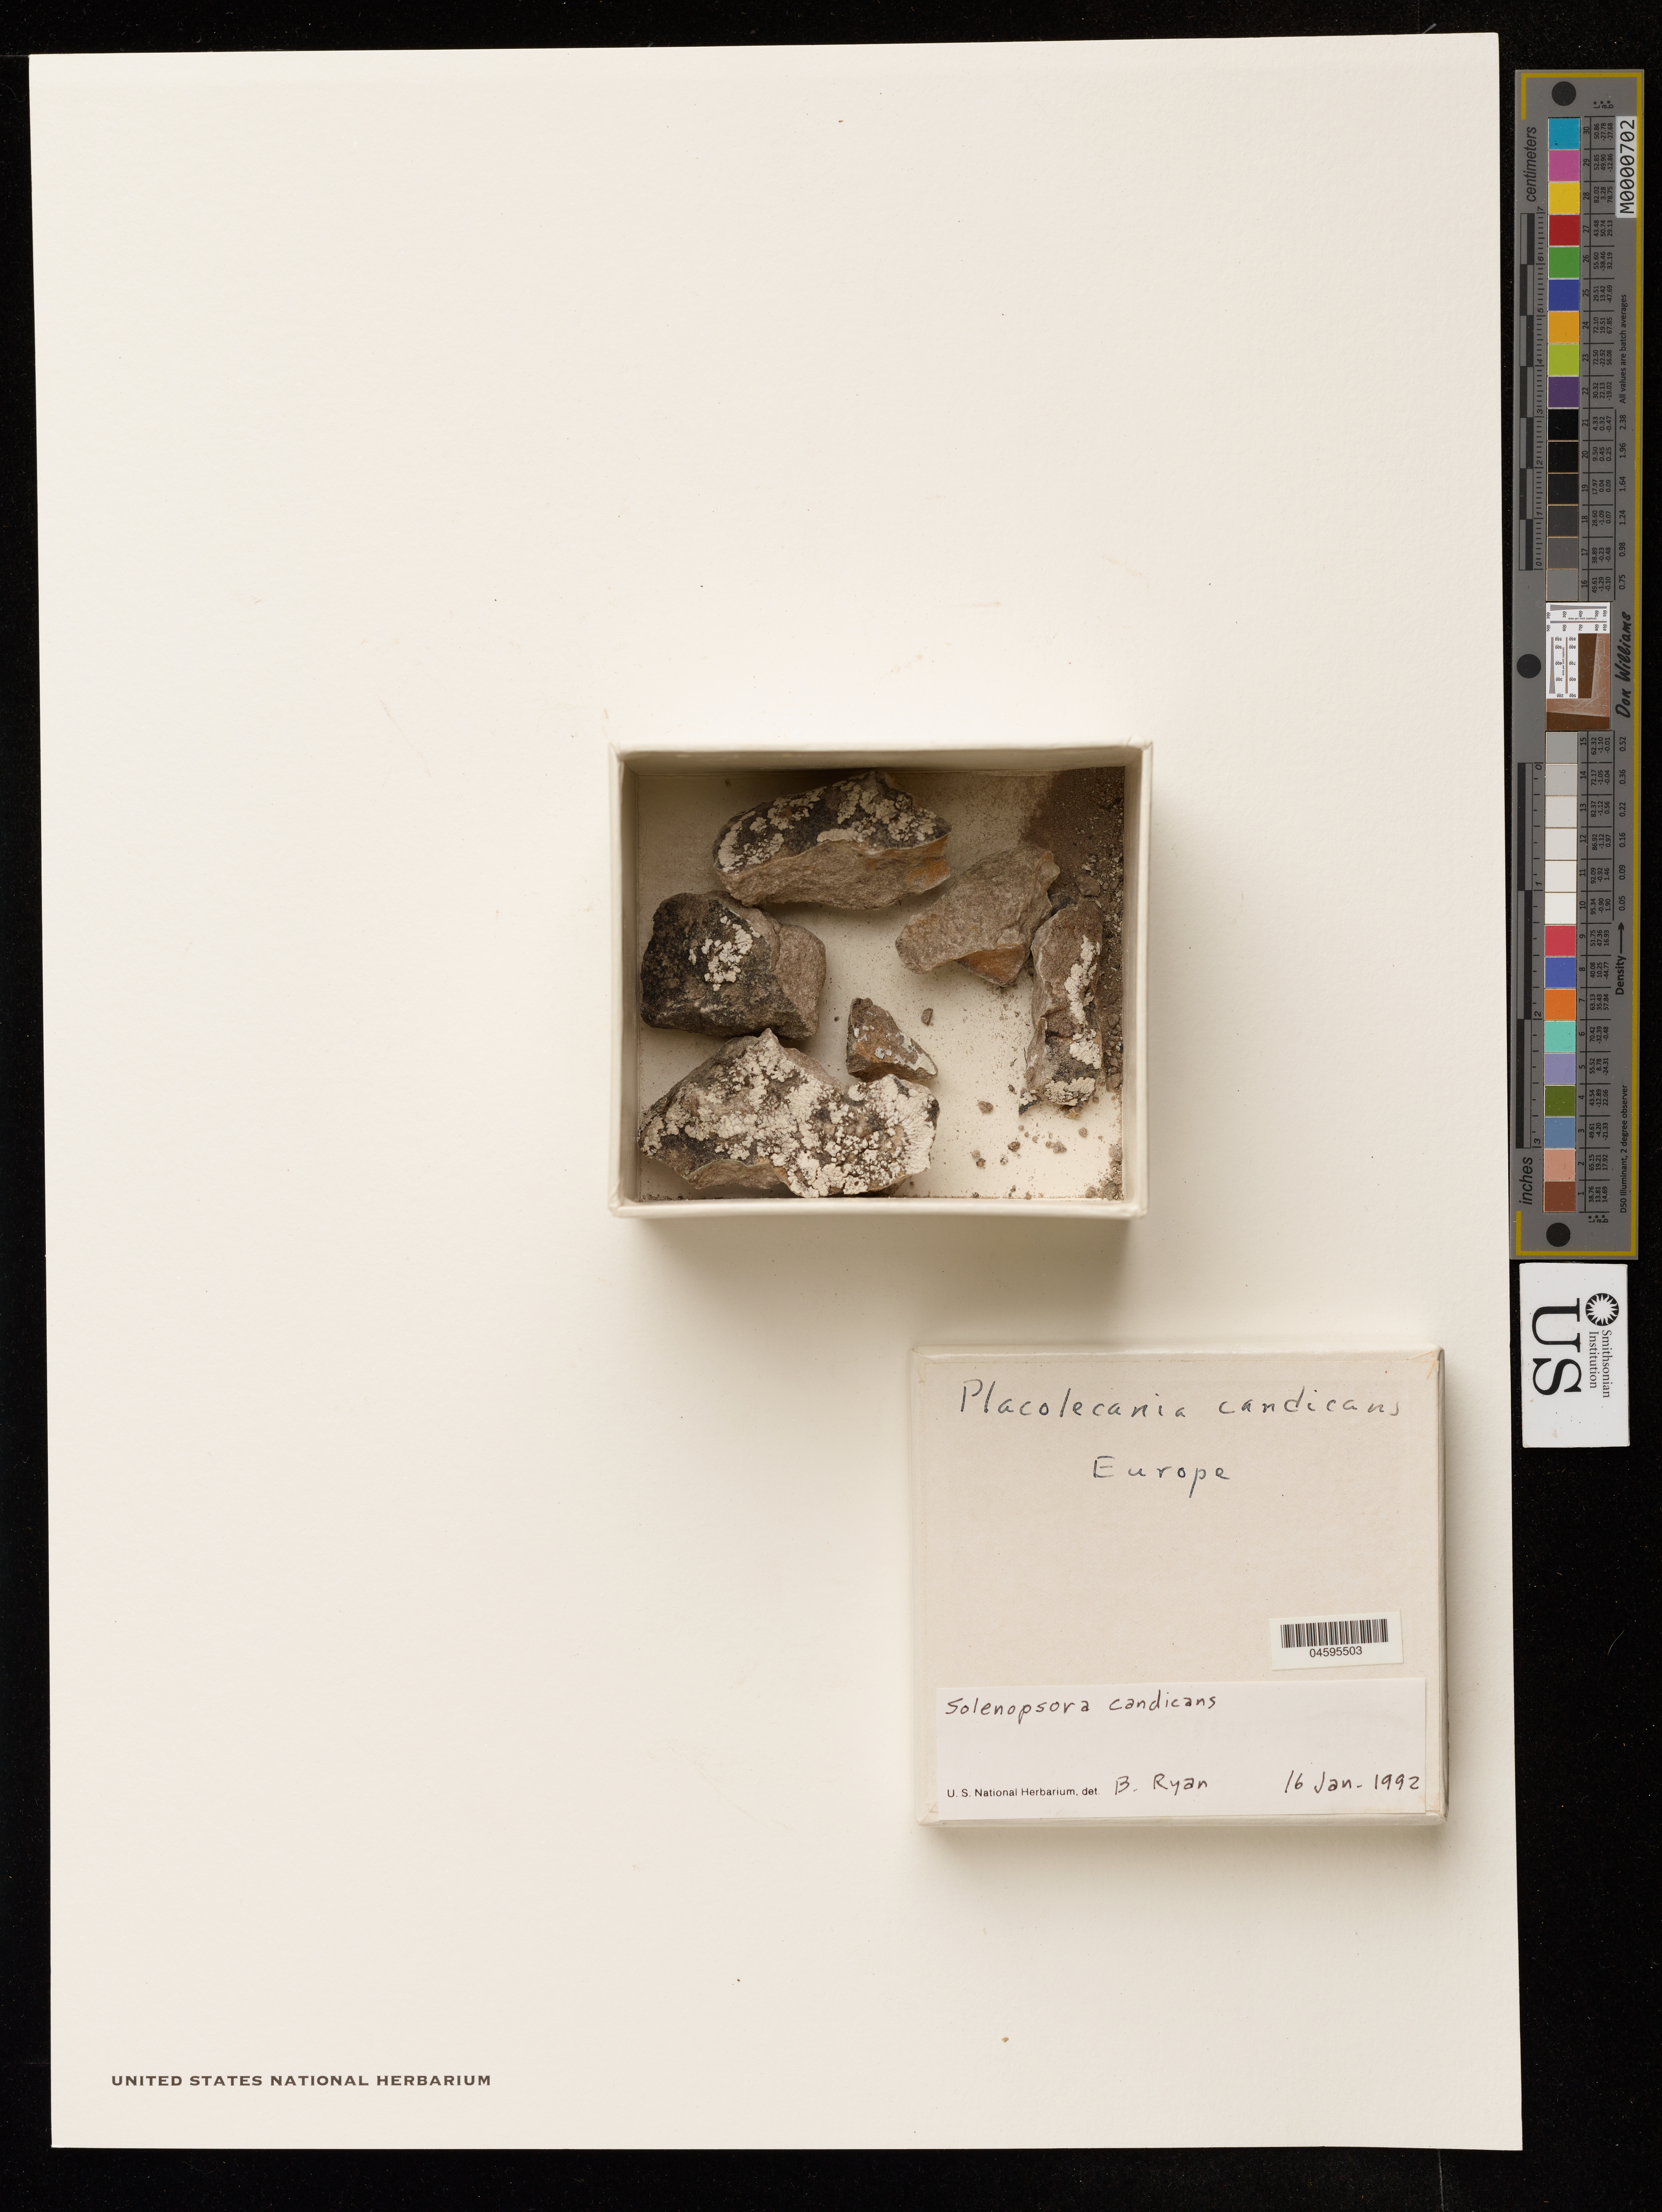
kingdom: Fungi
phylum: Ascomycota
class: Lecanoromycetes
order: Lecanorales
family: Catillariaceae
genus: Placolecania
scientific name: Placolecania candicans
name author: (Dicks.) Zahlbr.